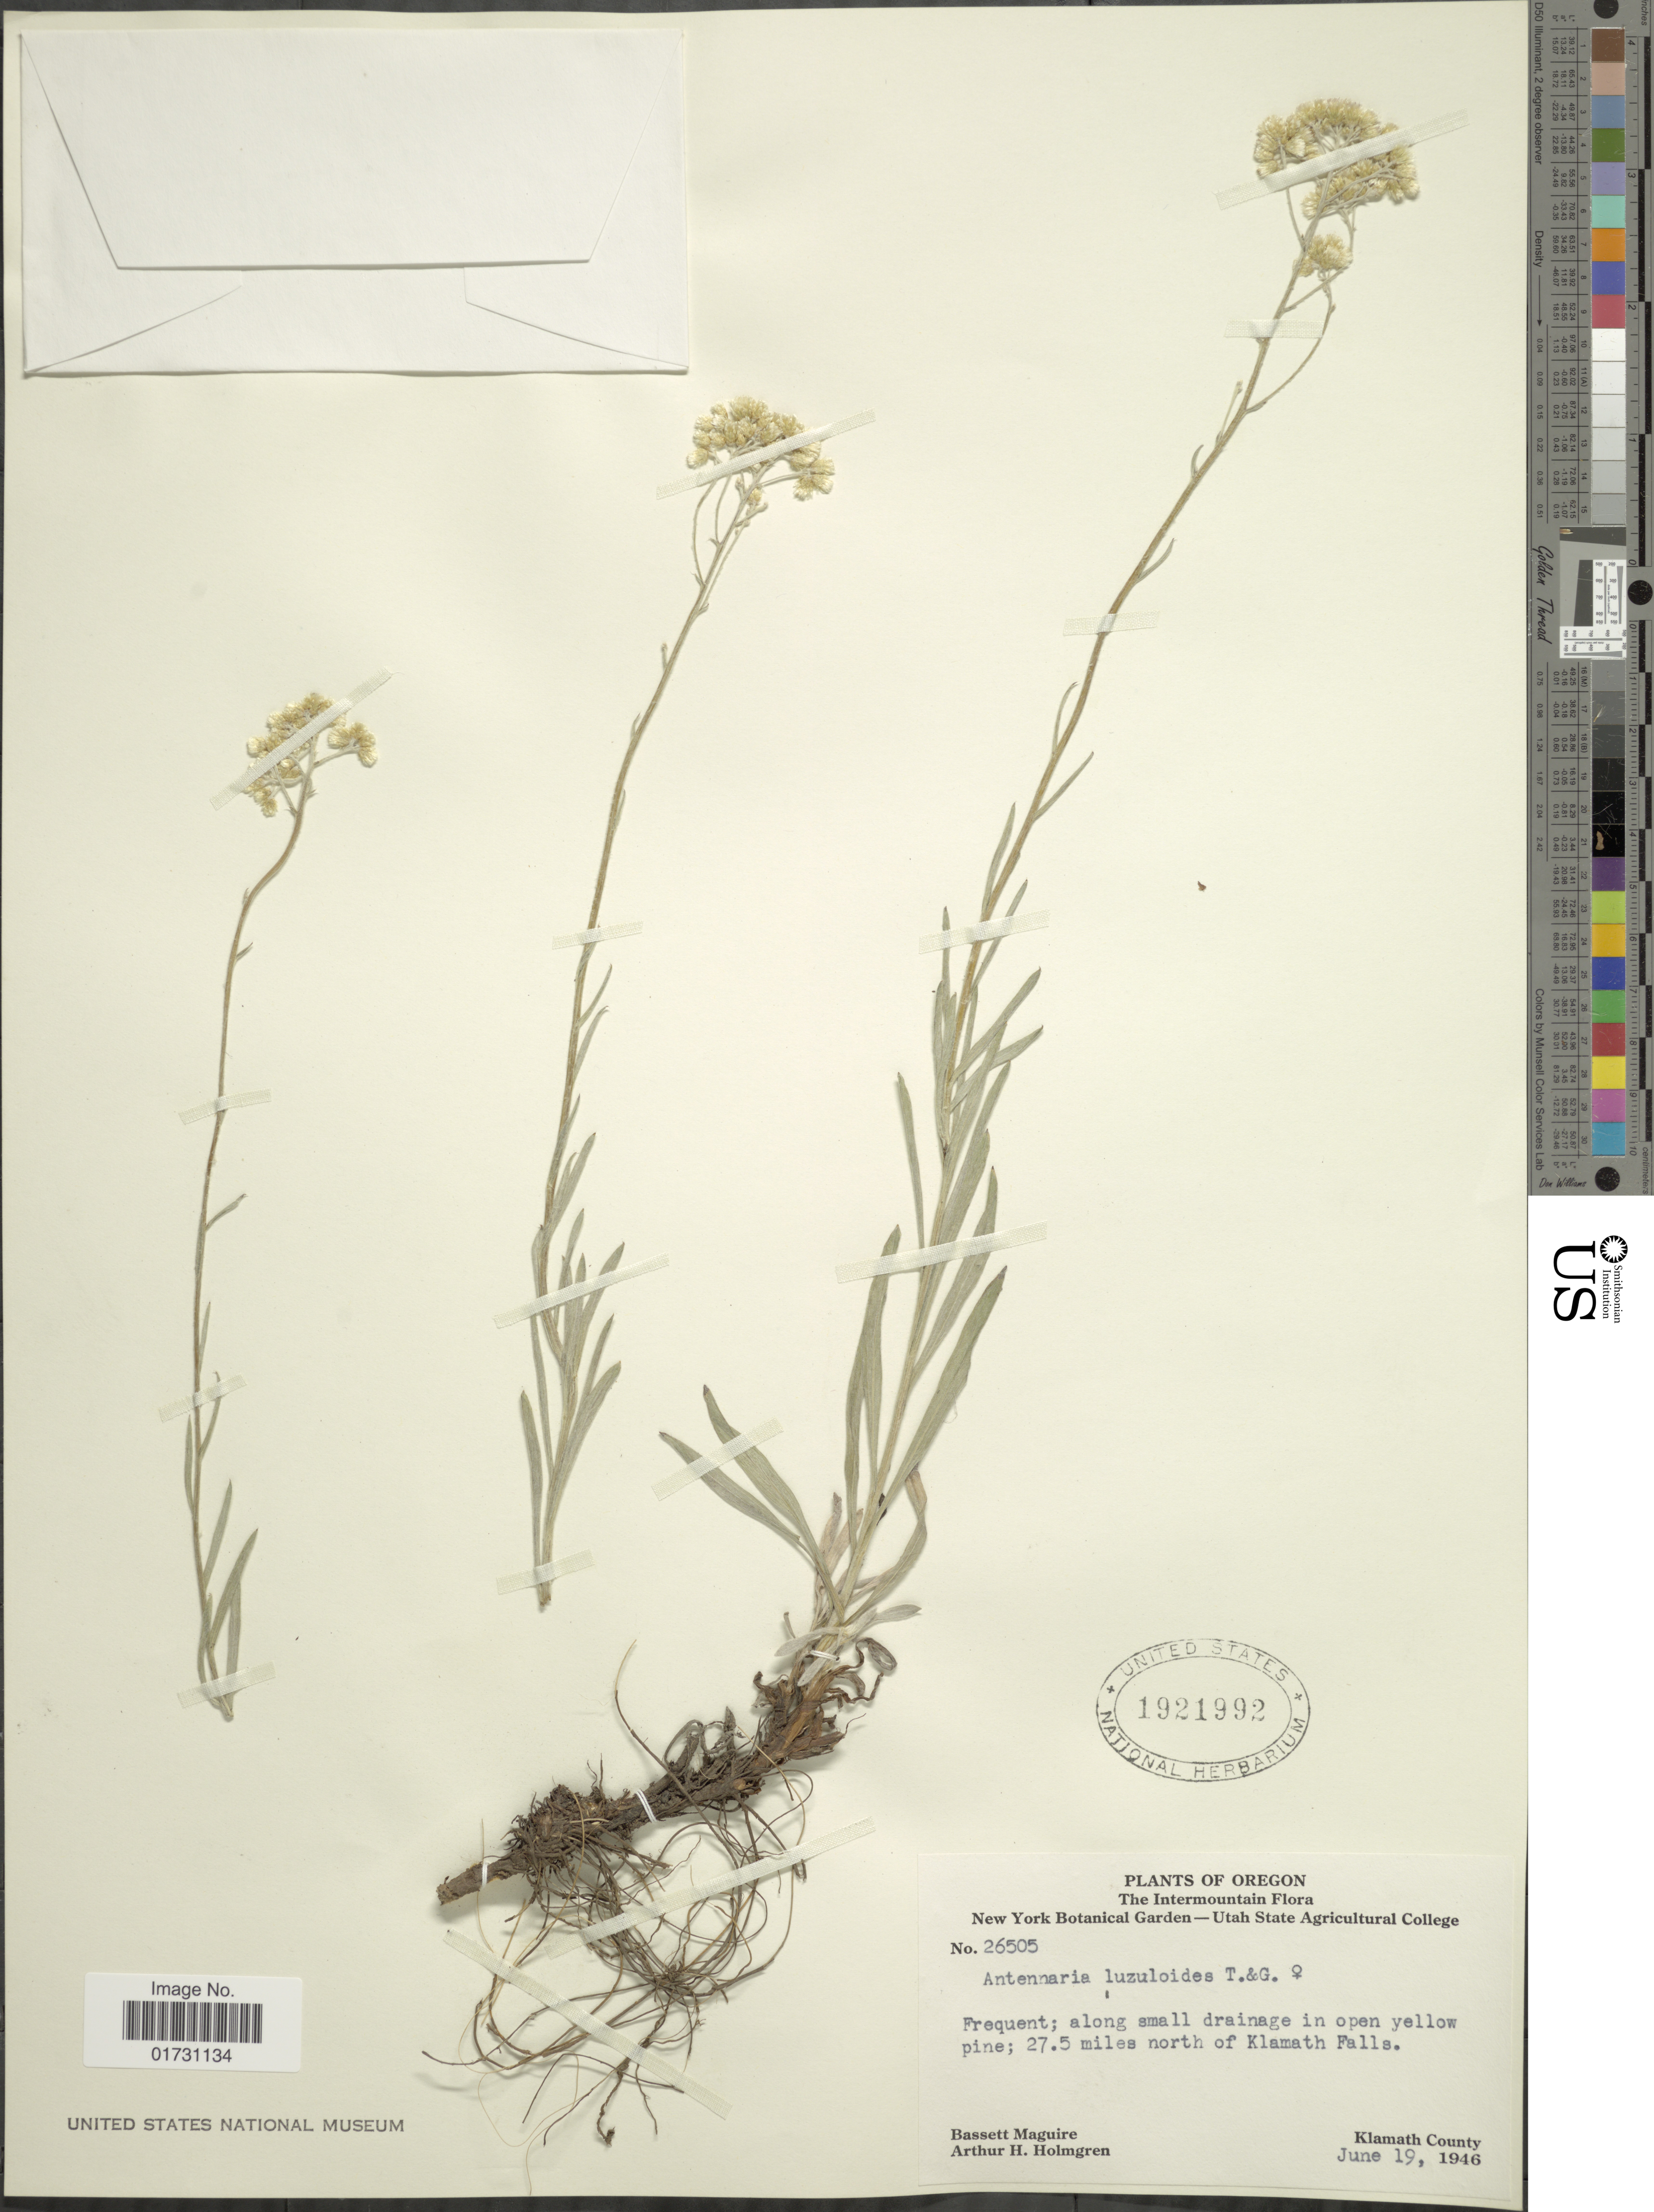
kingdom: Plantae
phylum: Tracheophyta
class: Magnoliopsida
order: Asterales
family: Asteraceae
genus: Antennaria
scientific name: Antennaria luzuloides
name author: Torr. & A. Gray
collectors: B. Maguire & A. H. Holmgren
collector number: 26505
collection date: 1946-06-19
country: United States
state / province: Oregon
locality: The Intermountain, Frequent; along small drainage in open yellow pine; 27.5 miles north of Klamath Falls, Klamath County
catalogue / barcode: US 1921992